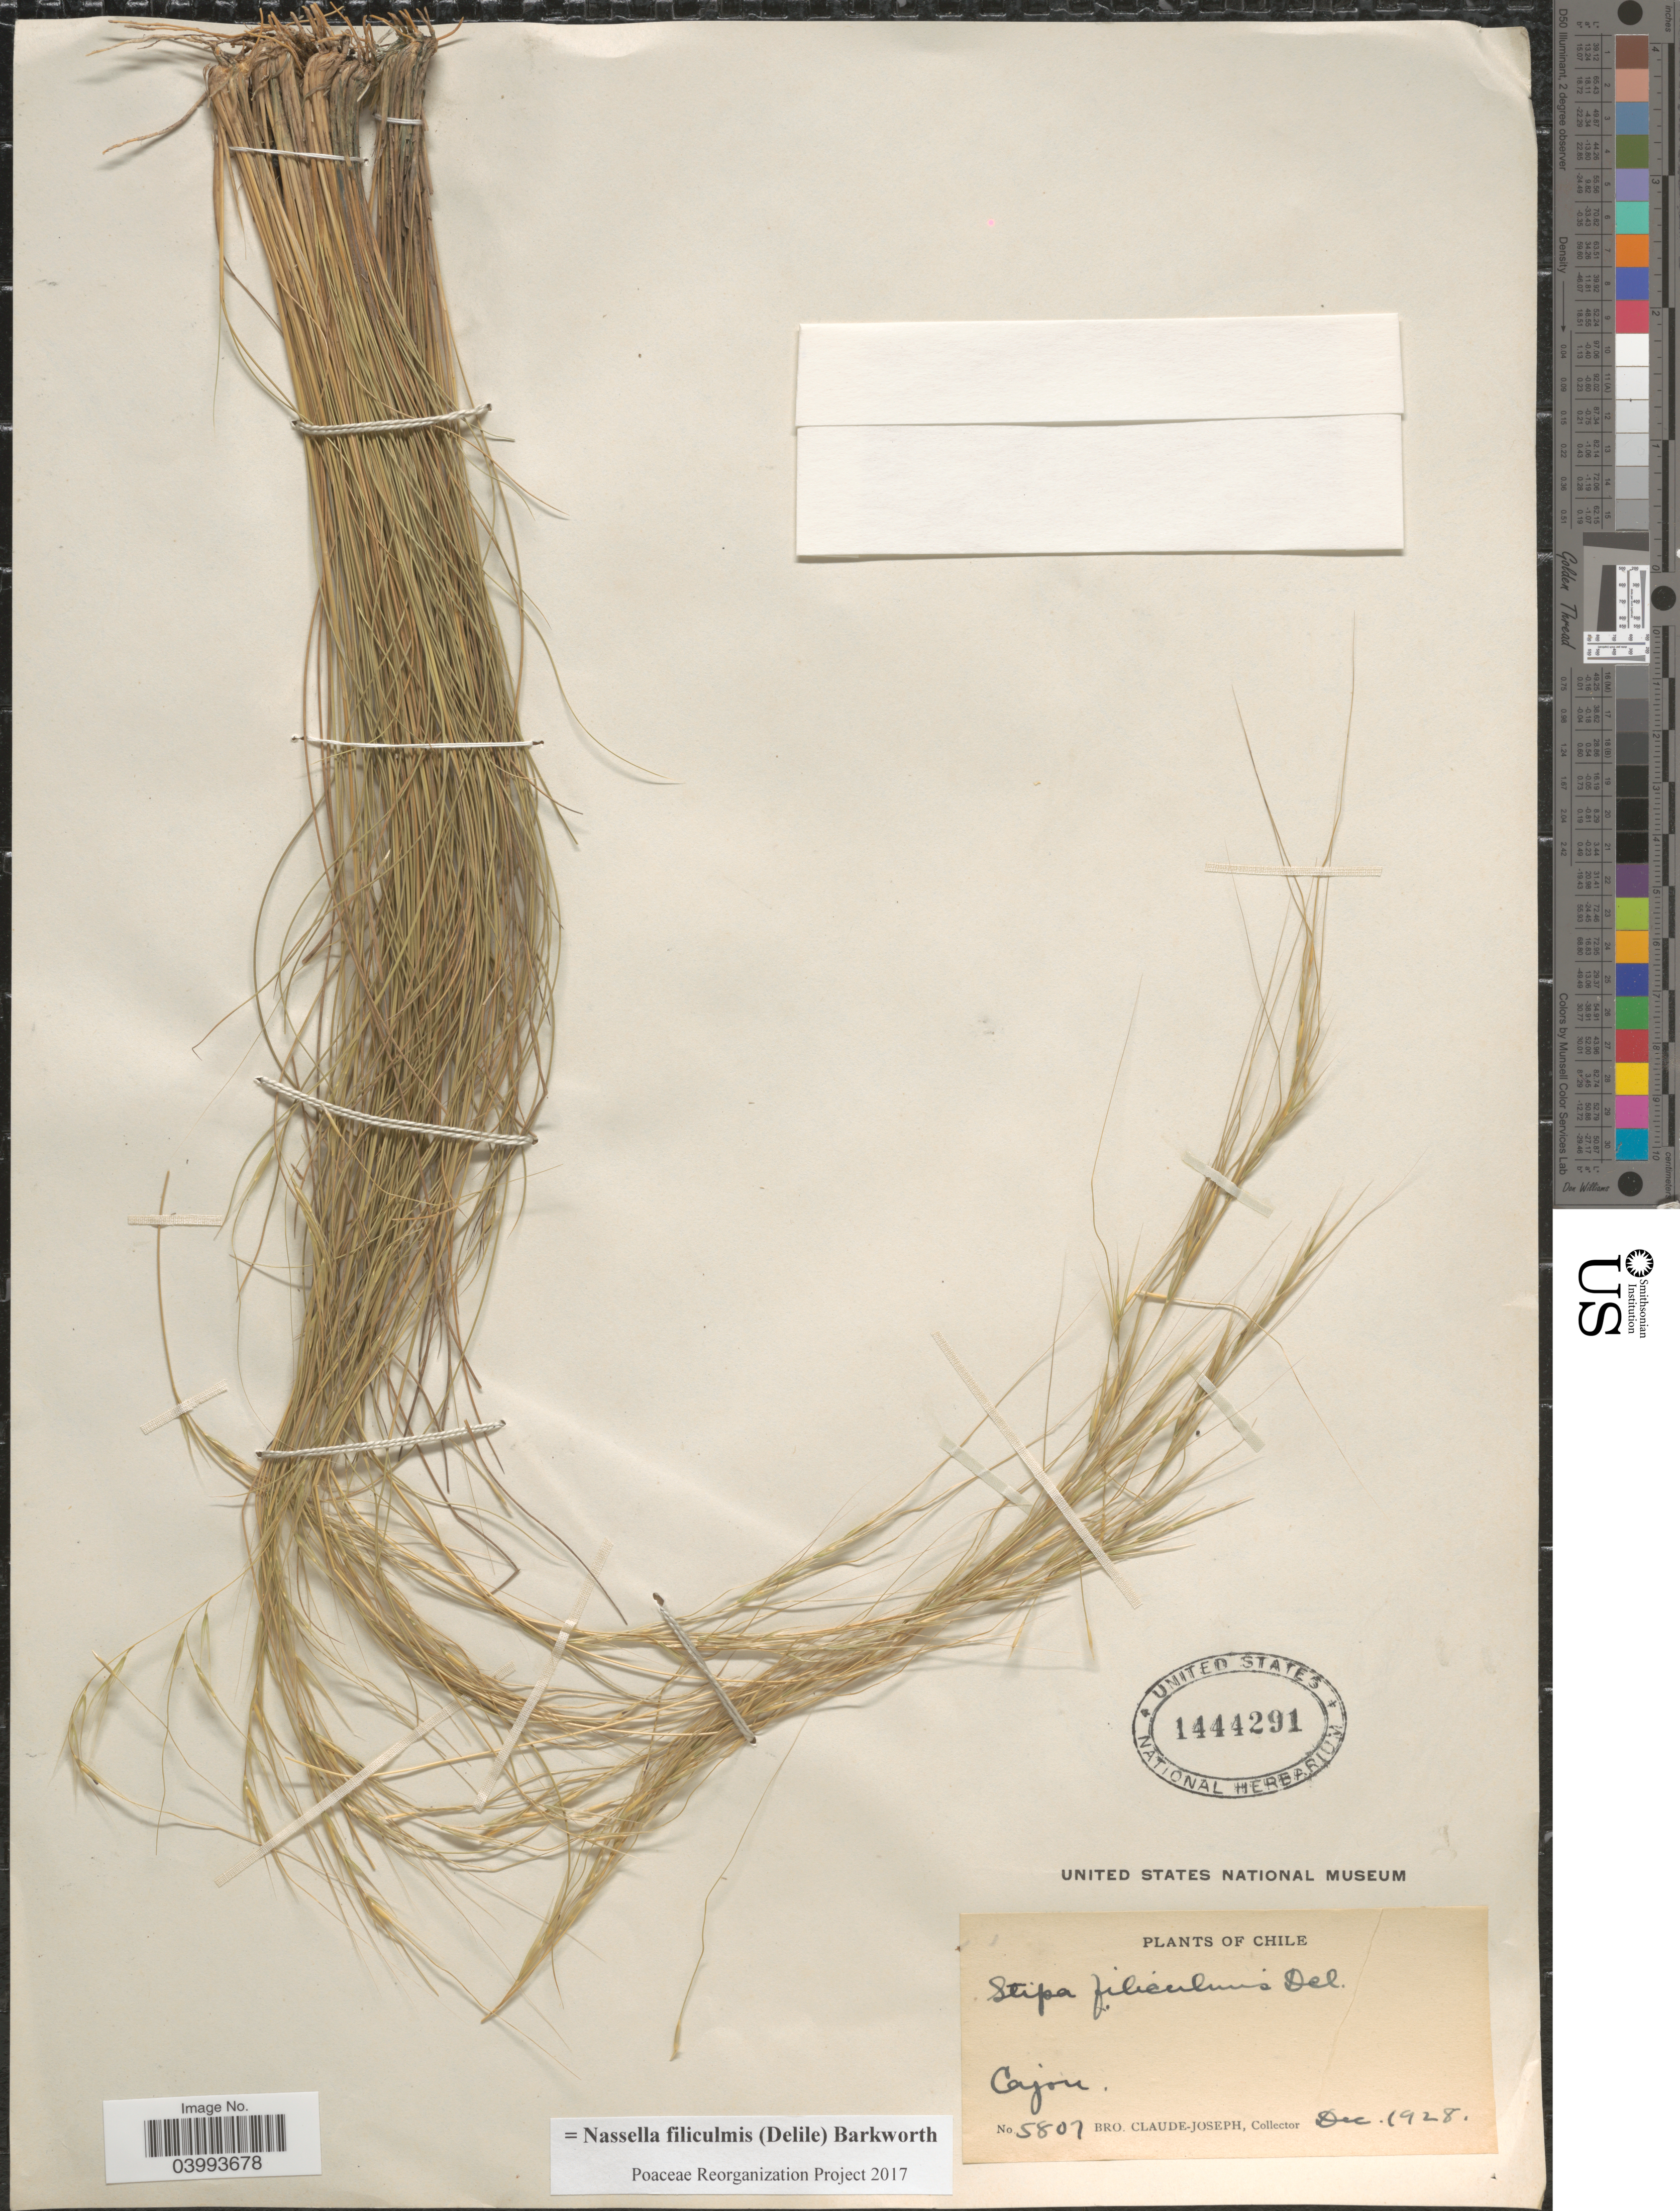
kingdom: Plantae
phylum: Tracheophyta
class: Liliopsida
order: Poales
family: Poaceae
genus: Nassella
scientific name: Nassella filiculmis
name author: (Delile) Barkworth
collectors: Bro. Claude-Joseph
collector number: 5807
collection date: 1928-12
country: Chile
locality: Cajon.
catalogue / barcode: US 1444291